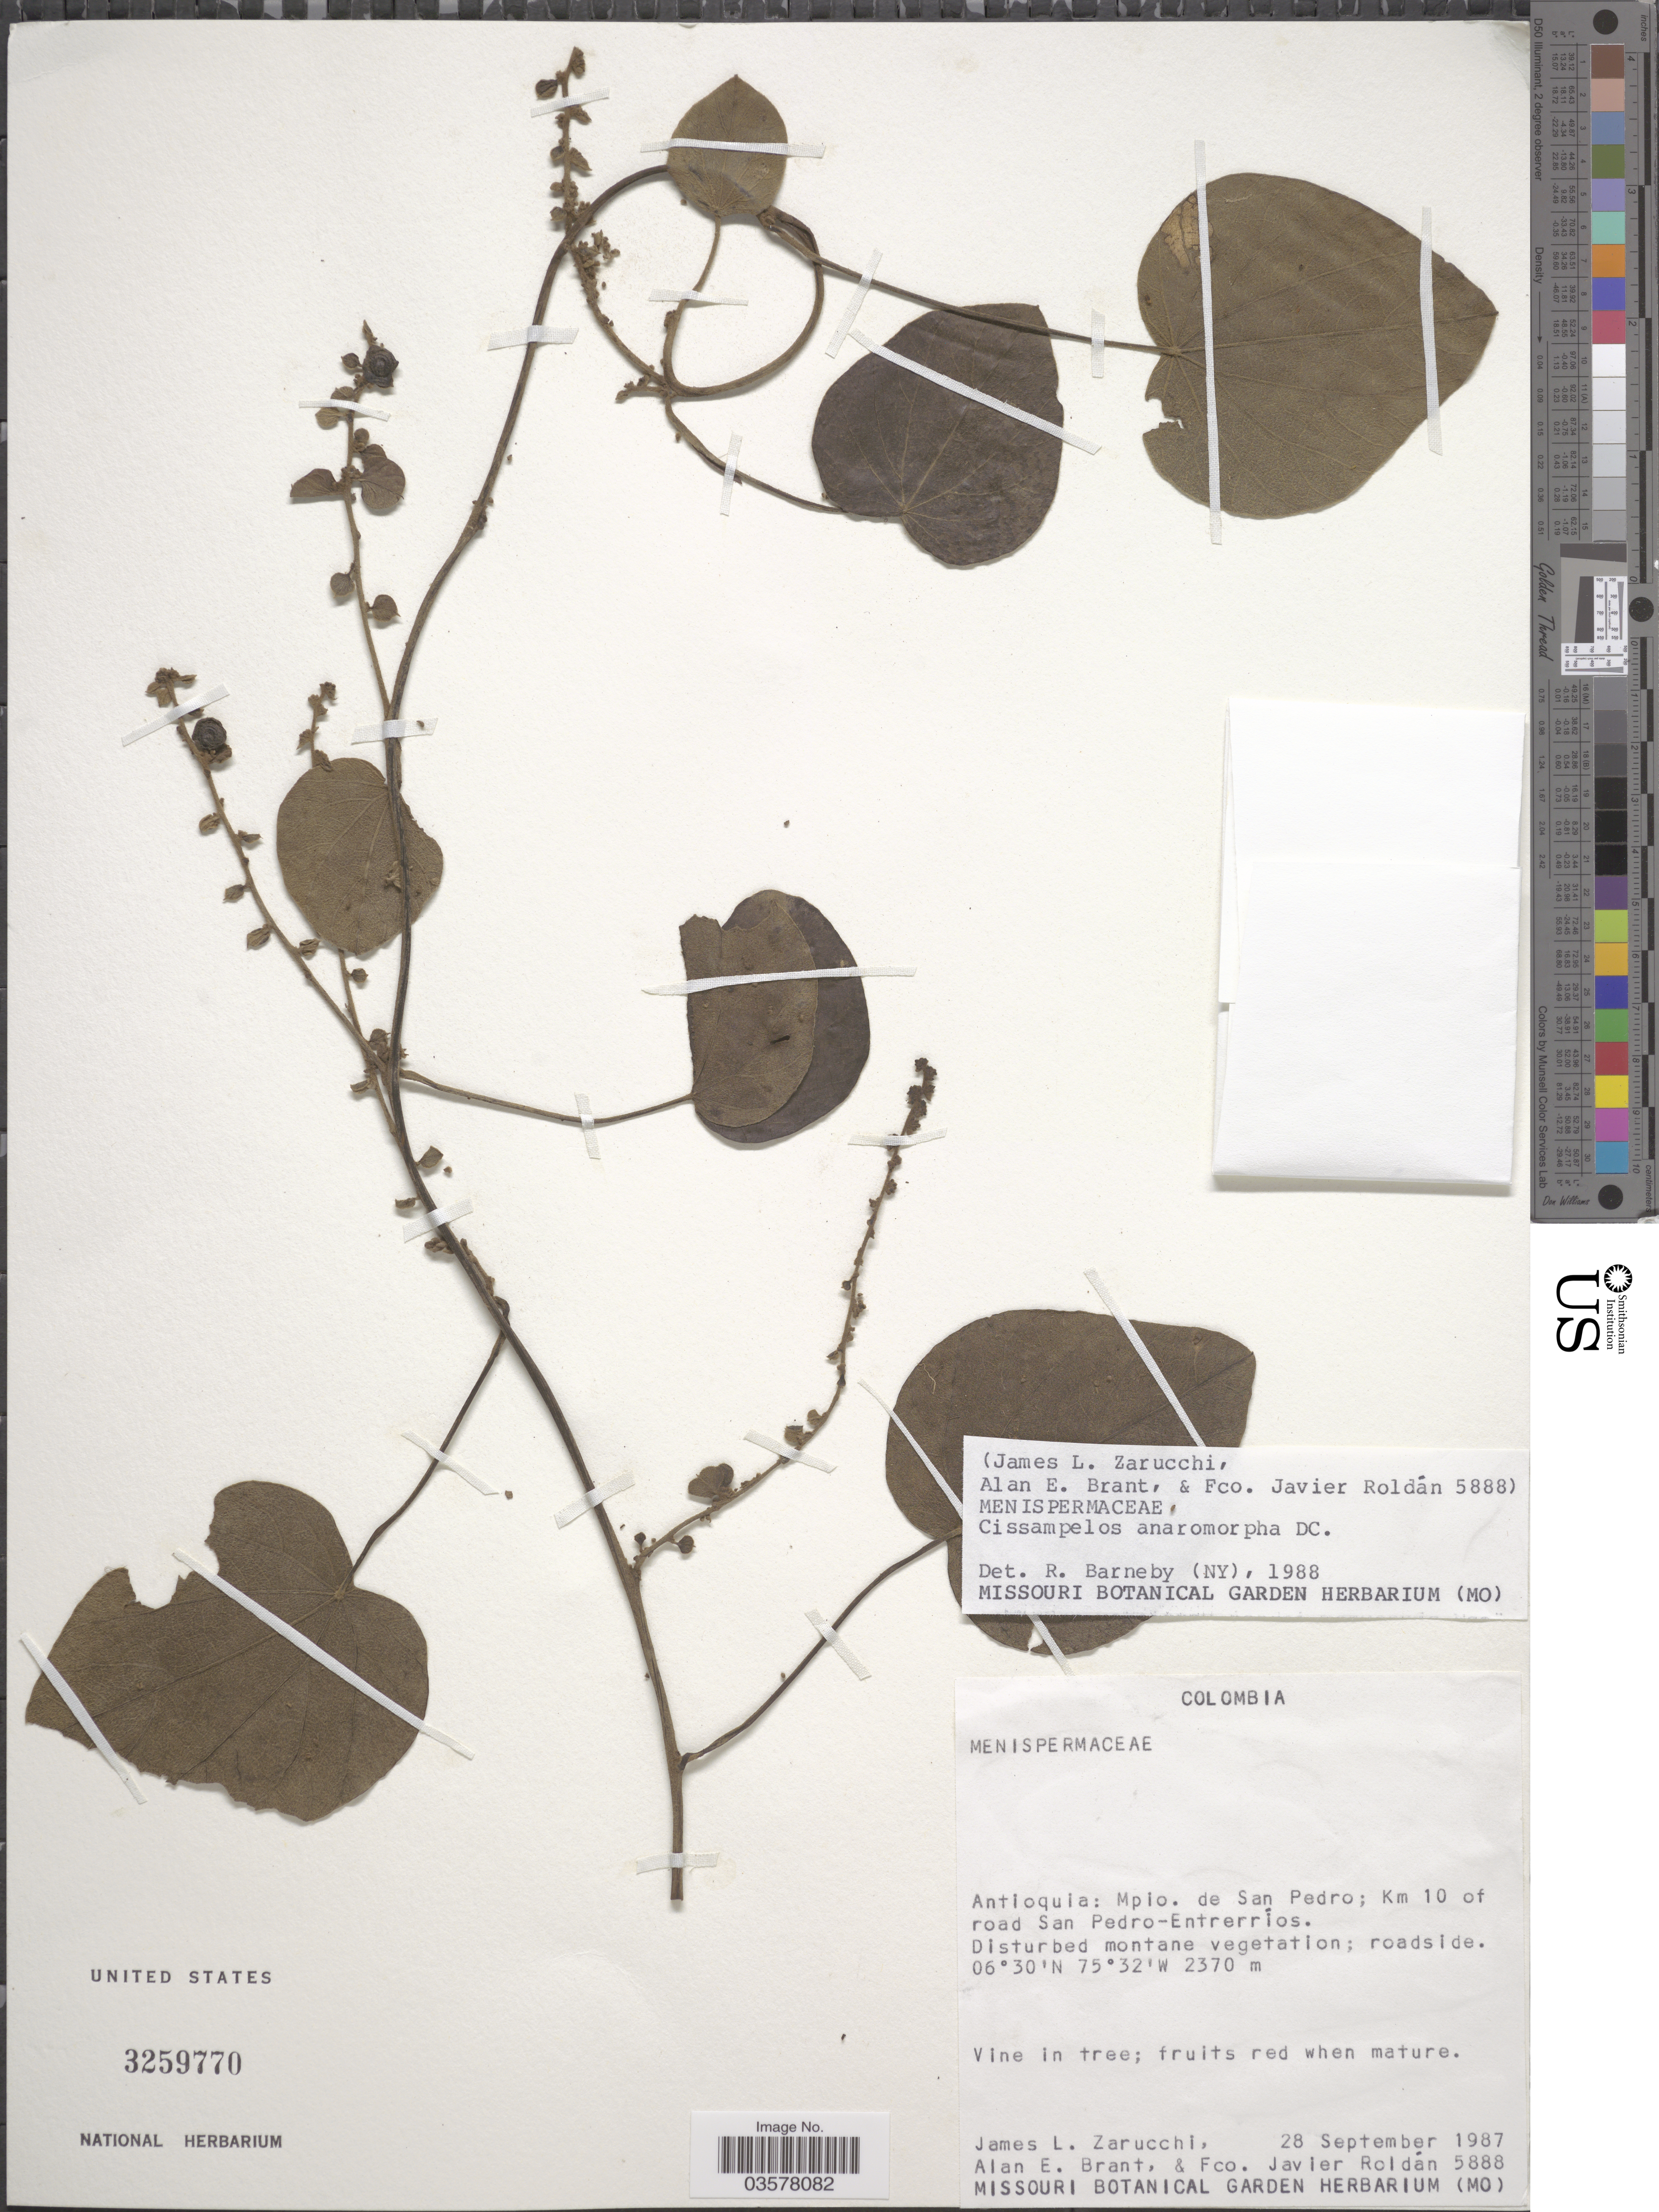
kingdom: Plantae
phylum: Tracheophyta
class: Magnoliopsida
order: Ranunculales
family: Menispermaceae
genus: Cissampelos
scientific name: Cissampelos andromorpha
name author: DC.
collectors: J. L. Zarucchi, A. Brant & F. J. Roldán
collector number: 5888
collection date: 1987-09-28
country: Colombia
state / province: Antioquia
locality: Mpio. de San Pedro; Km 10 of road San Pedro-Entrerríos.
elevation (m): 2370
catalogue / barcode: US 3259770